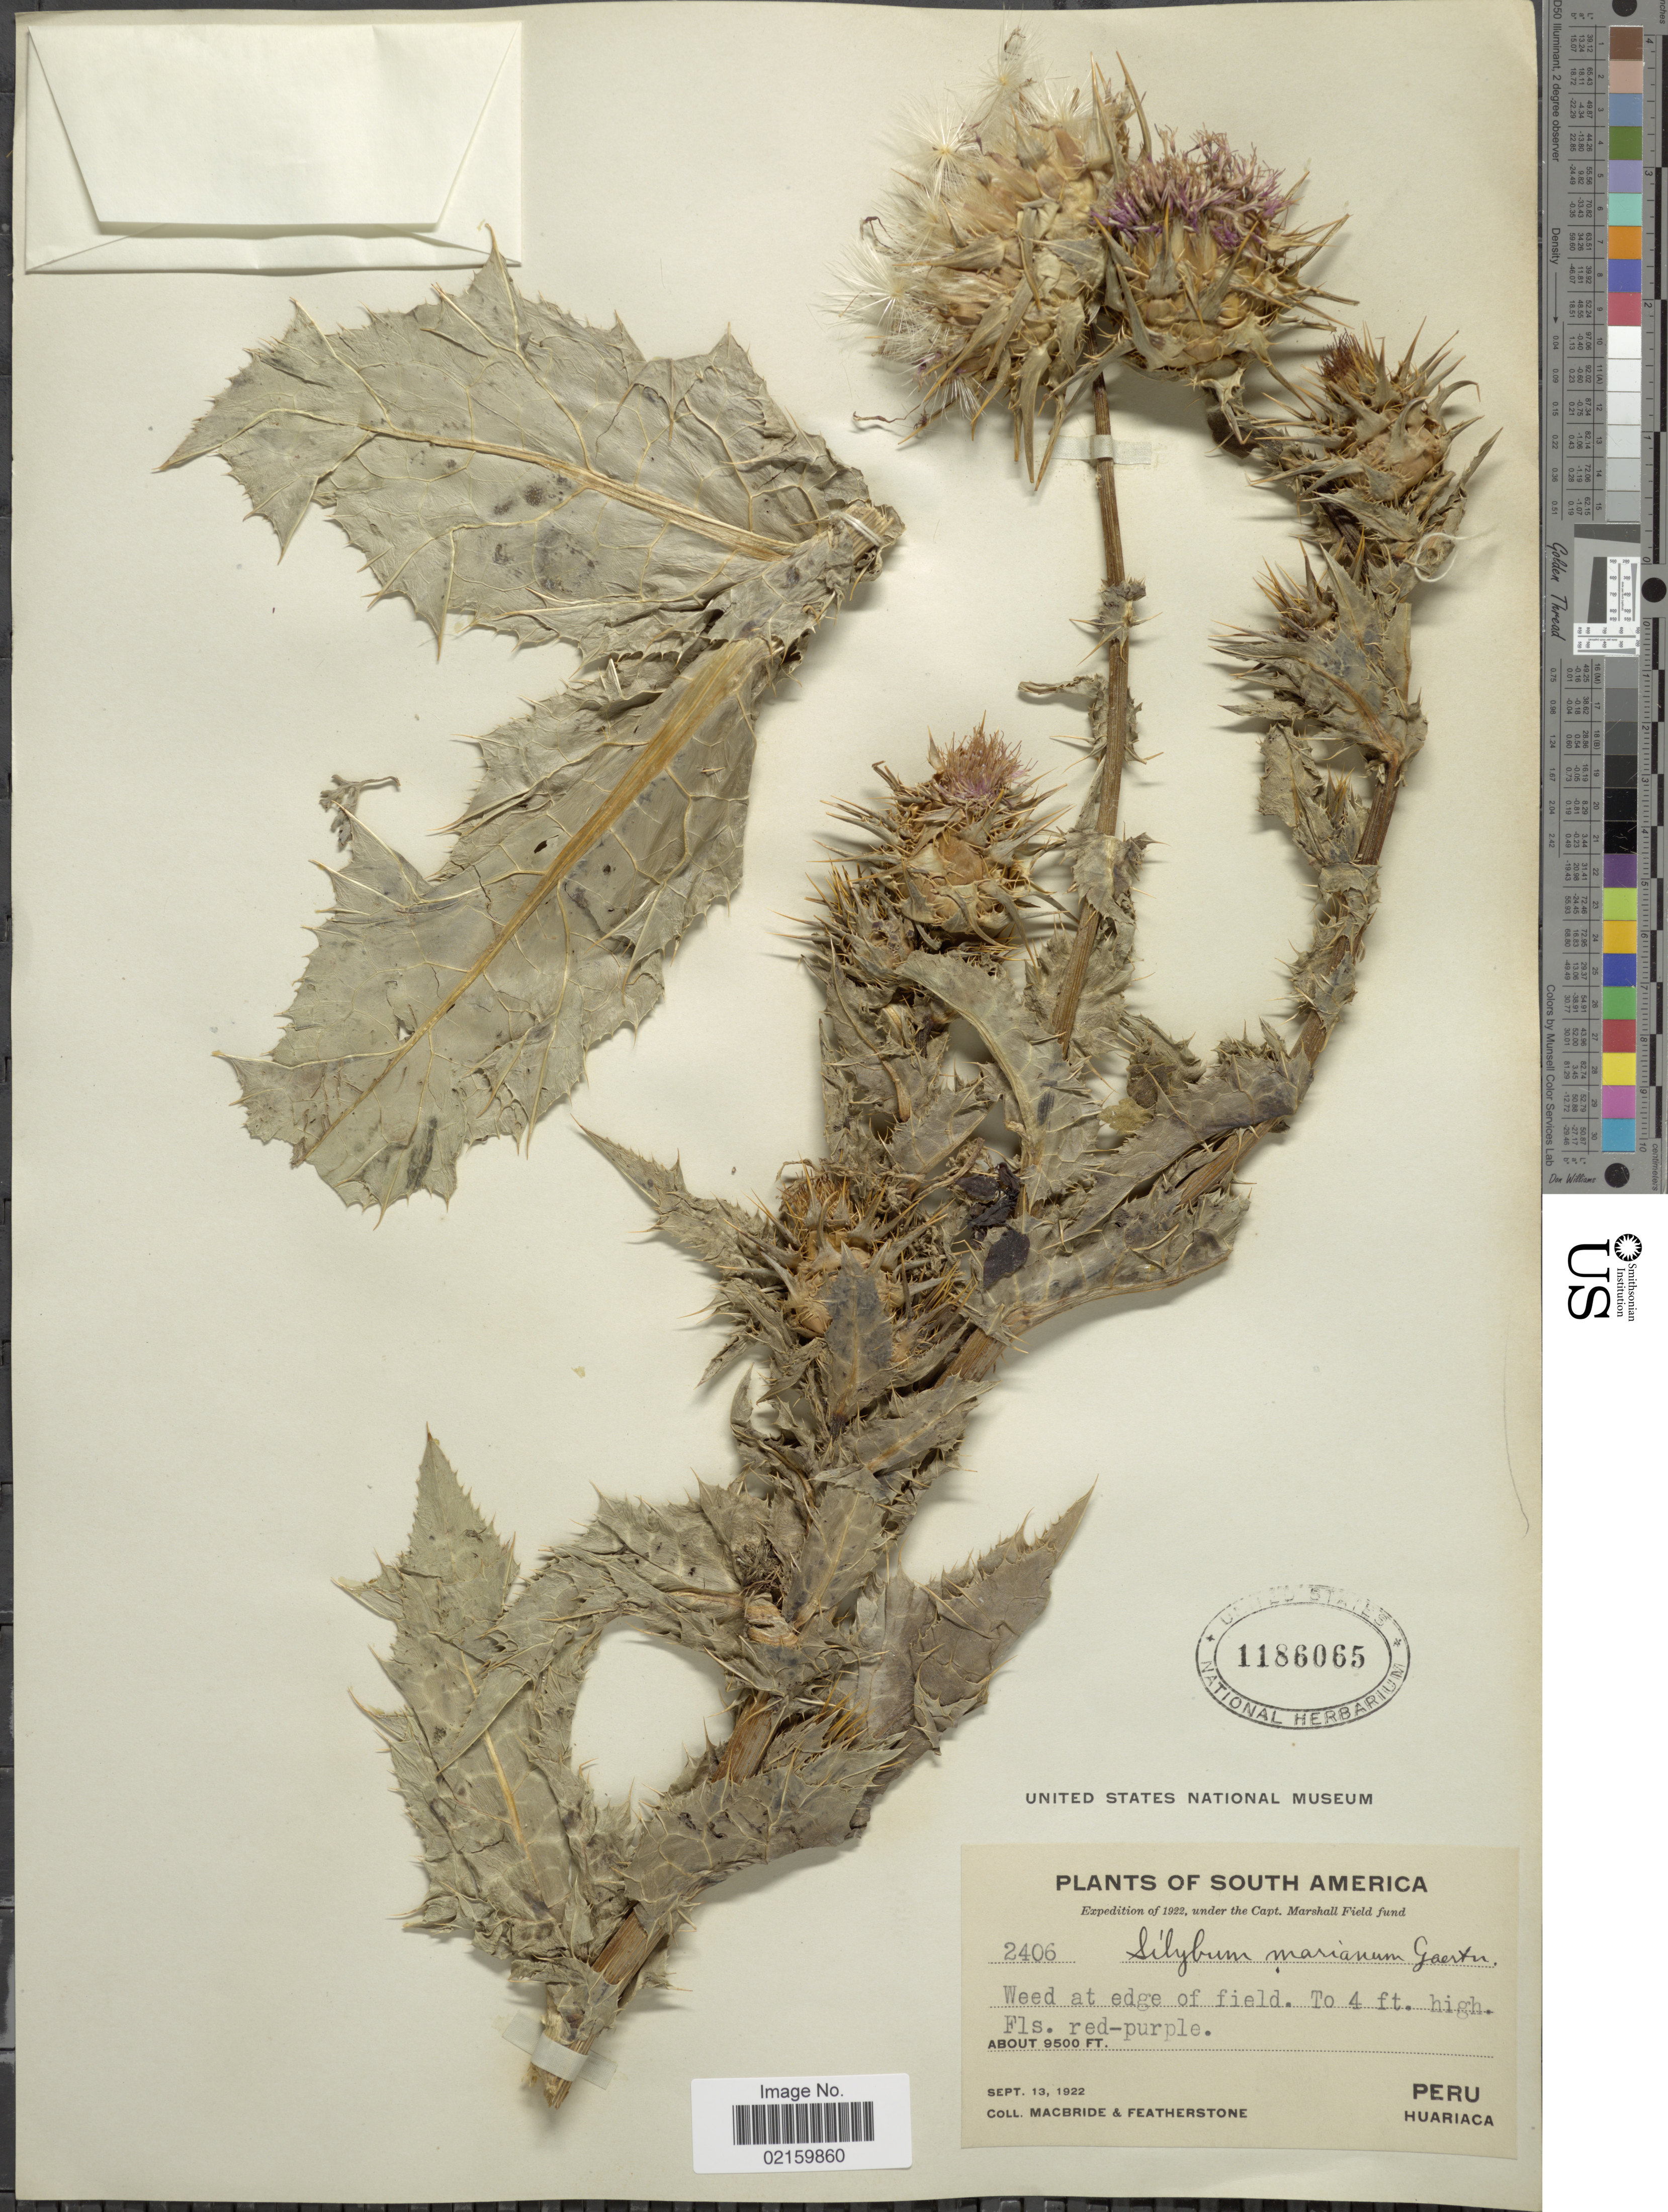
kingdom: Plantae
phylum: Tracheophyta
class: Magnoliopsida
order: Asterales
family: Asteraceae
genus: Silybum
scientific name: Silybum marianum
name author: (L.) Gaertn.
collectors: Macbride, -- & -. Featherstone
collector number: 2406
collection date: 1922-09-13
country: Peru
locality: Huariaca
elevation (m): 2896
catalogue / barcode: US 1186065